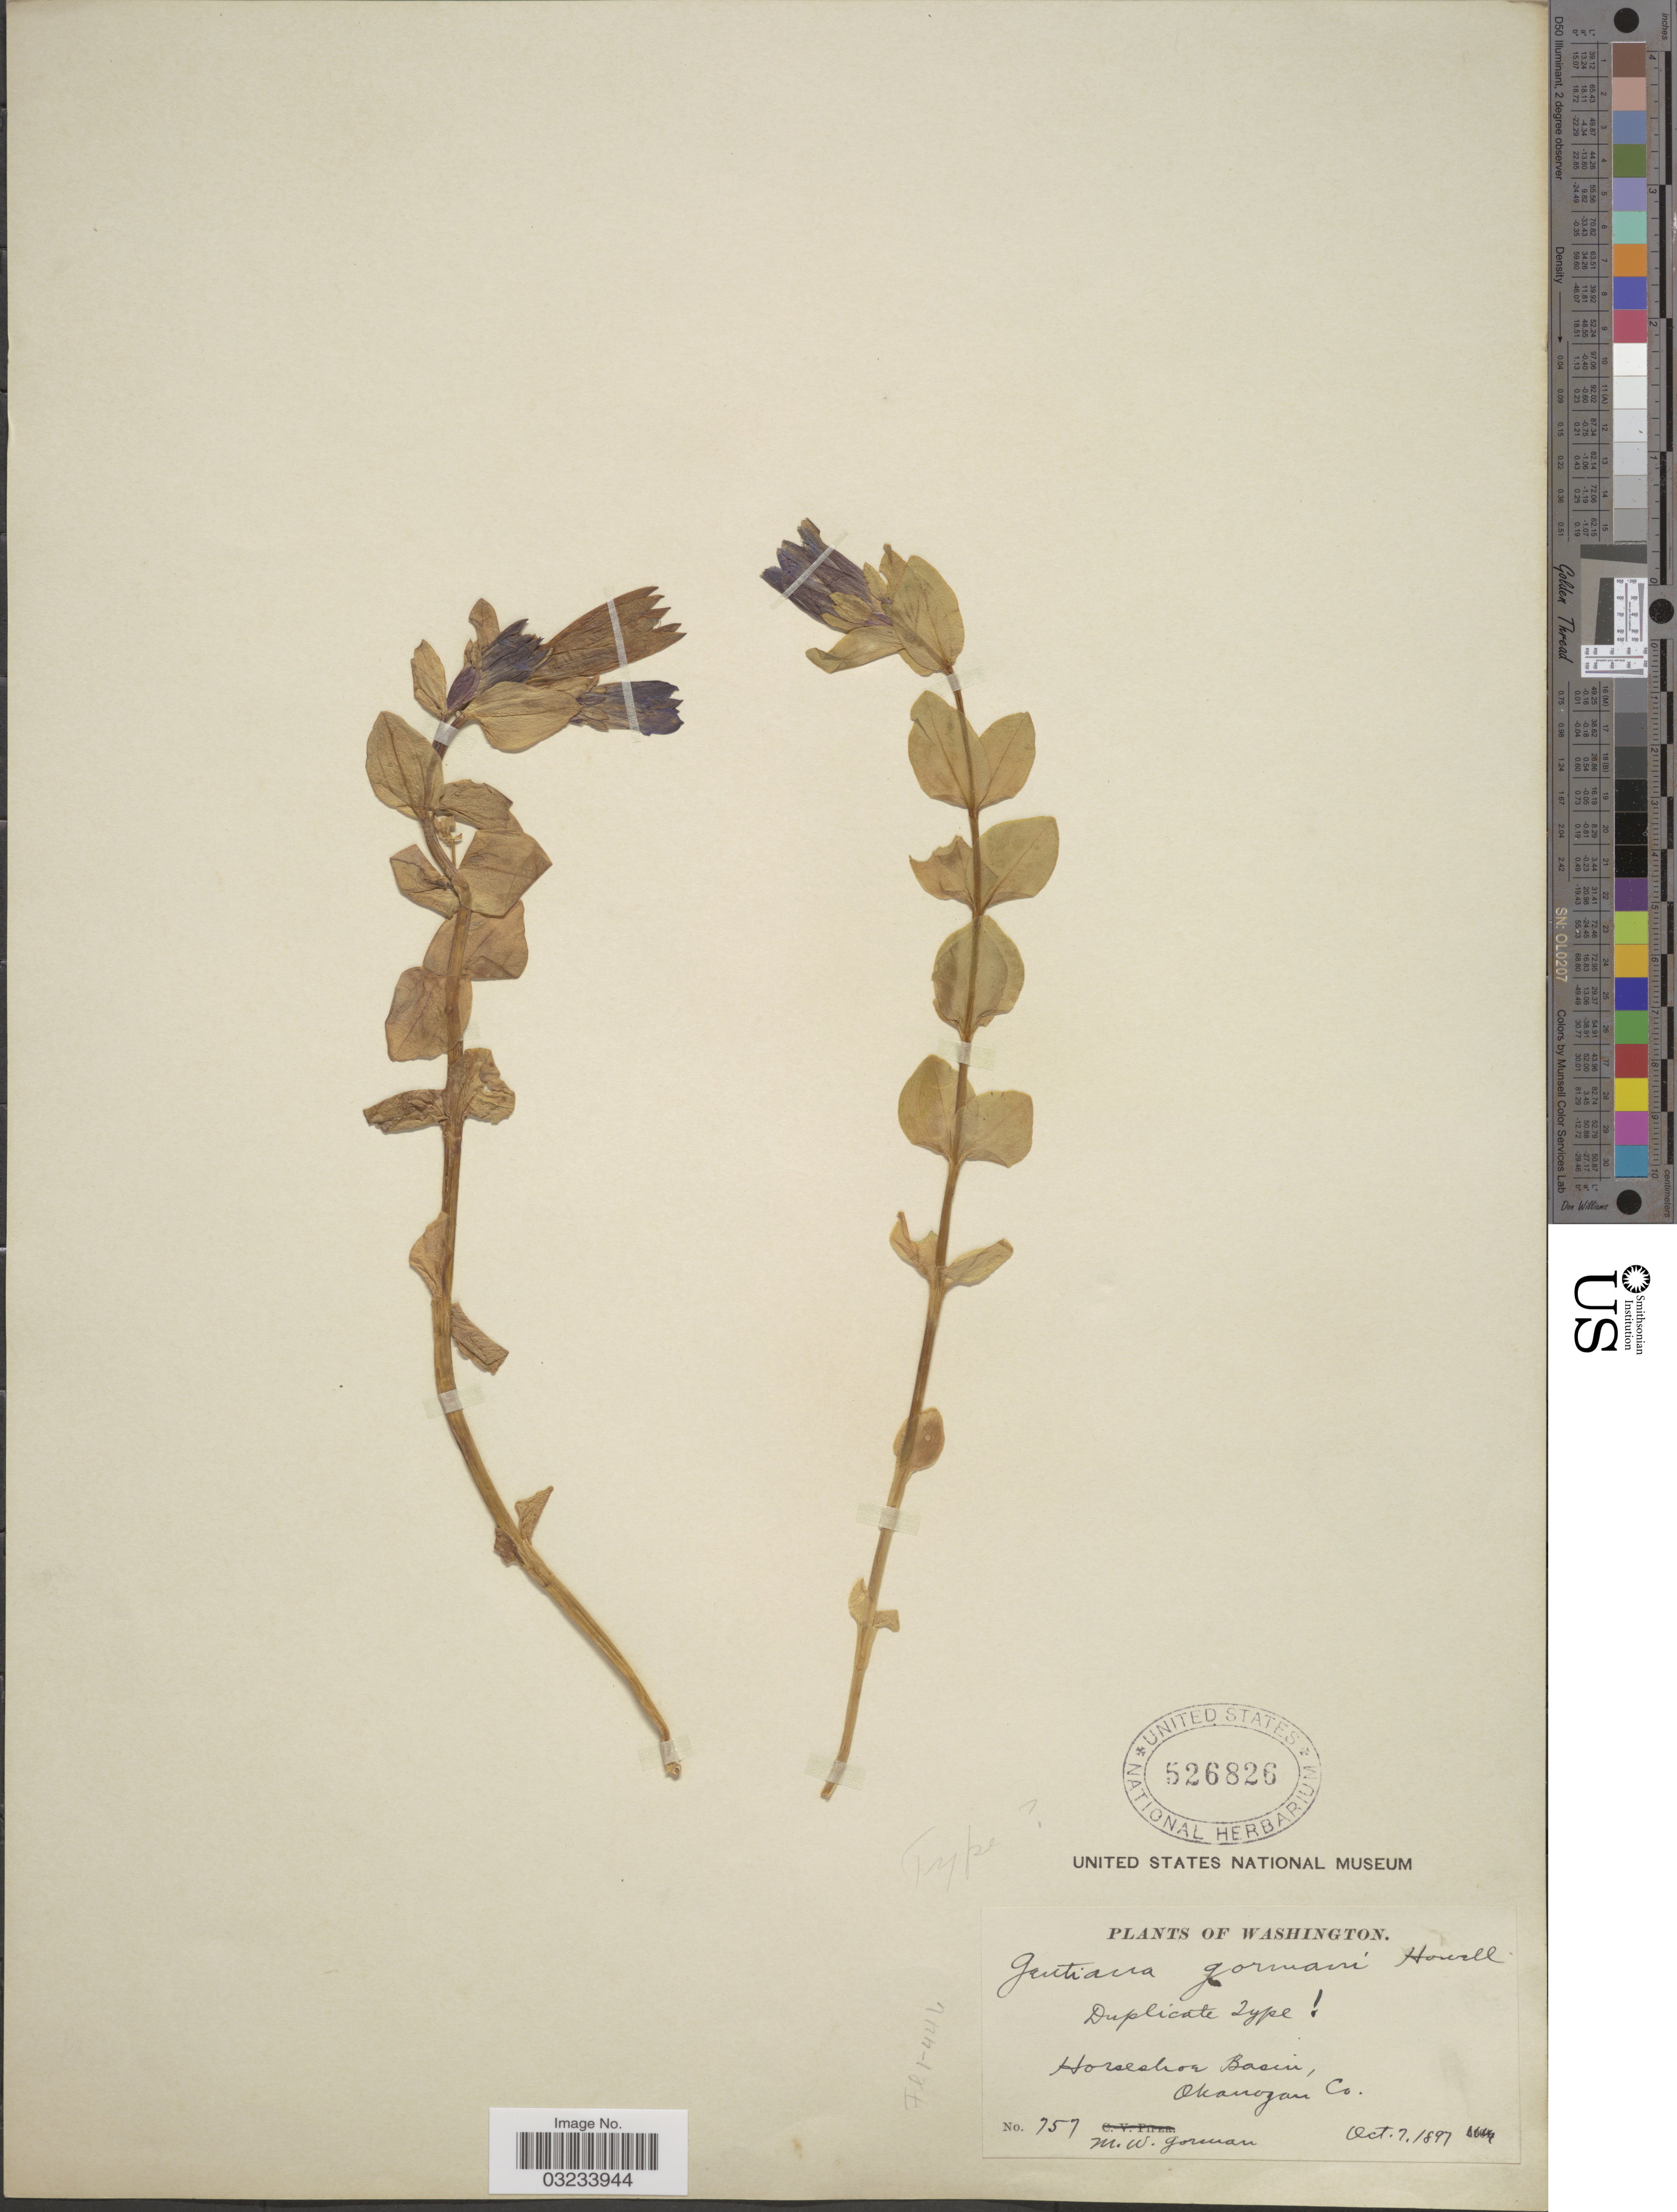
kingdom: Plantae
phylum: Tracheophyta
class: Magnoliopsida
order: Gentianales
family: Gentianaceae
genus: Gentiana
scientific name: Gentiana calycosa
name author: Griseb.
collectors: M. W. Gorman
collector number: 757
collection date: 1897-10-07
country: United States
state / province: Washington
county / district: Okanogan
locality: Horseshore Basin, Okanogan Co.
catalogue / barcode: US 526826